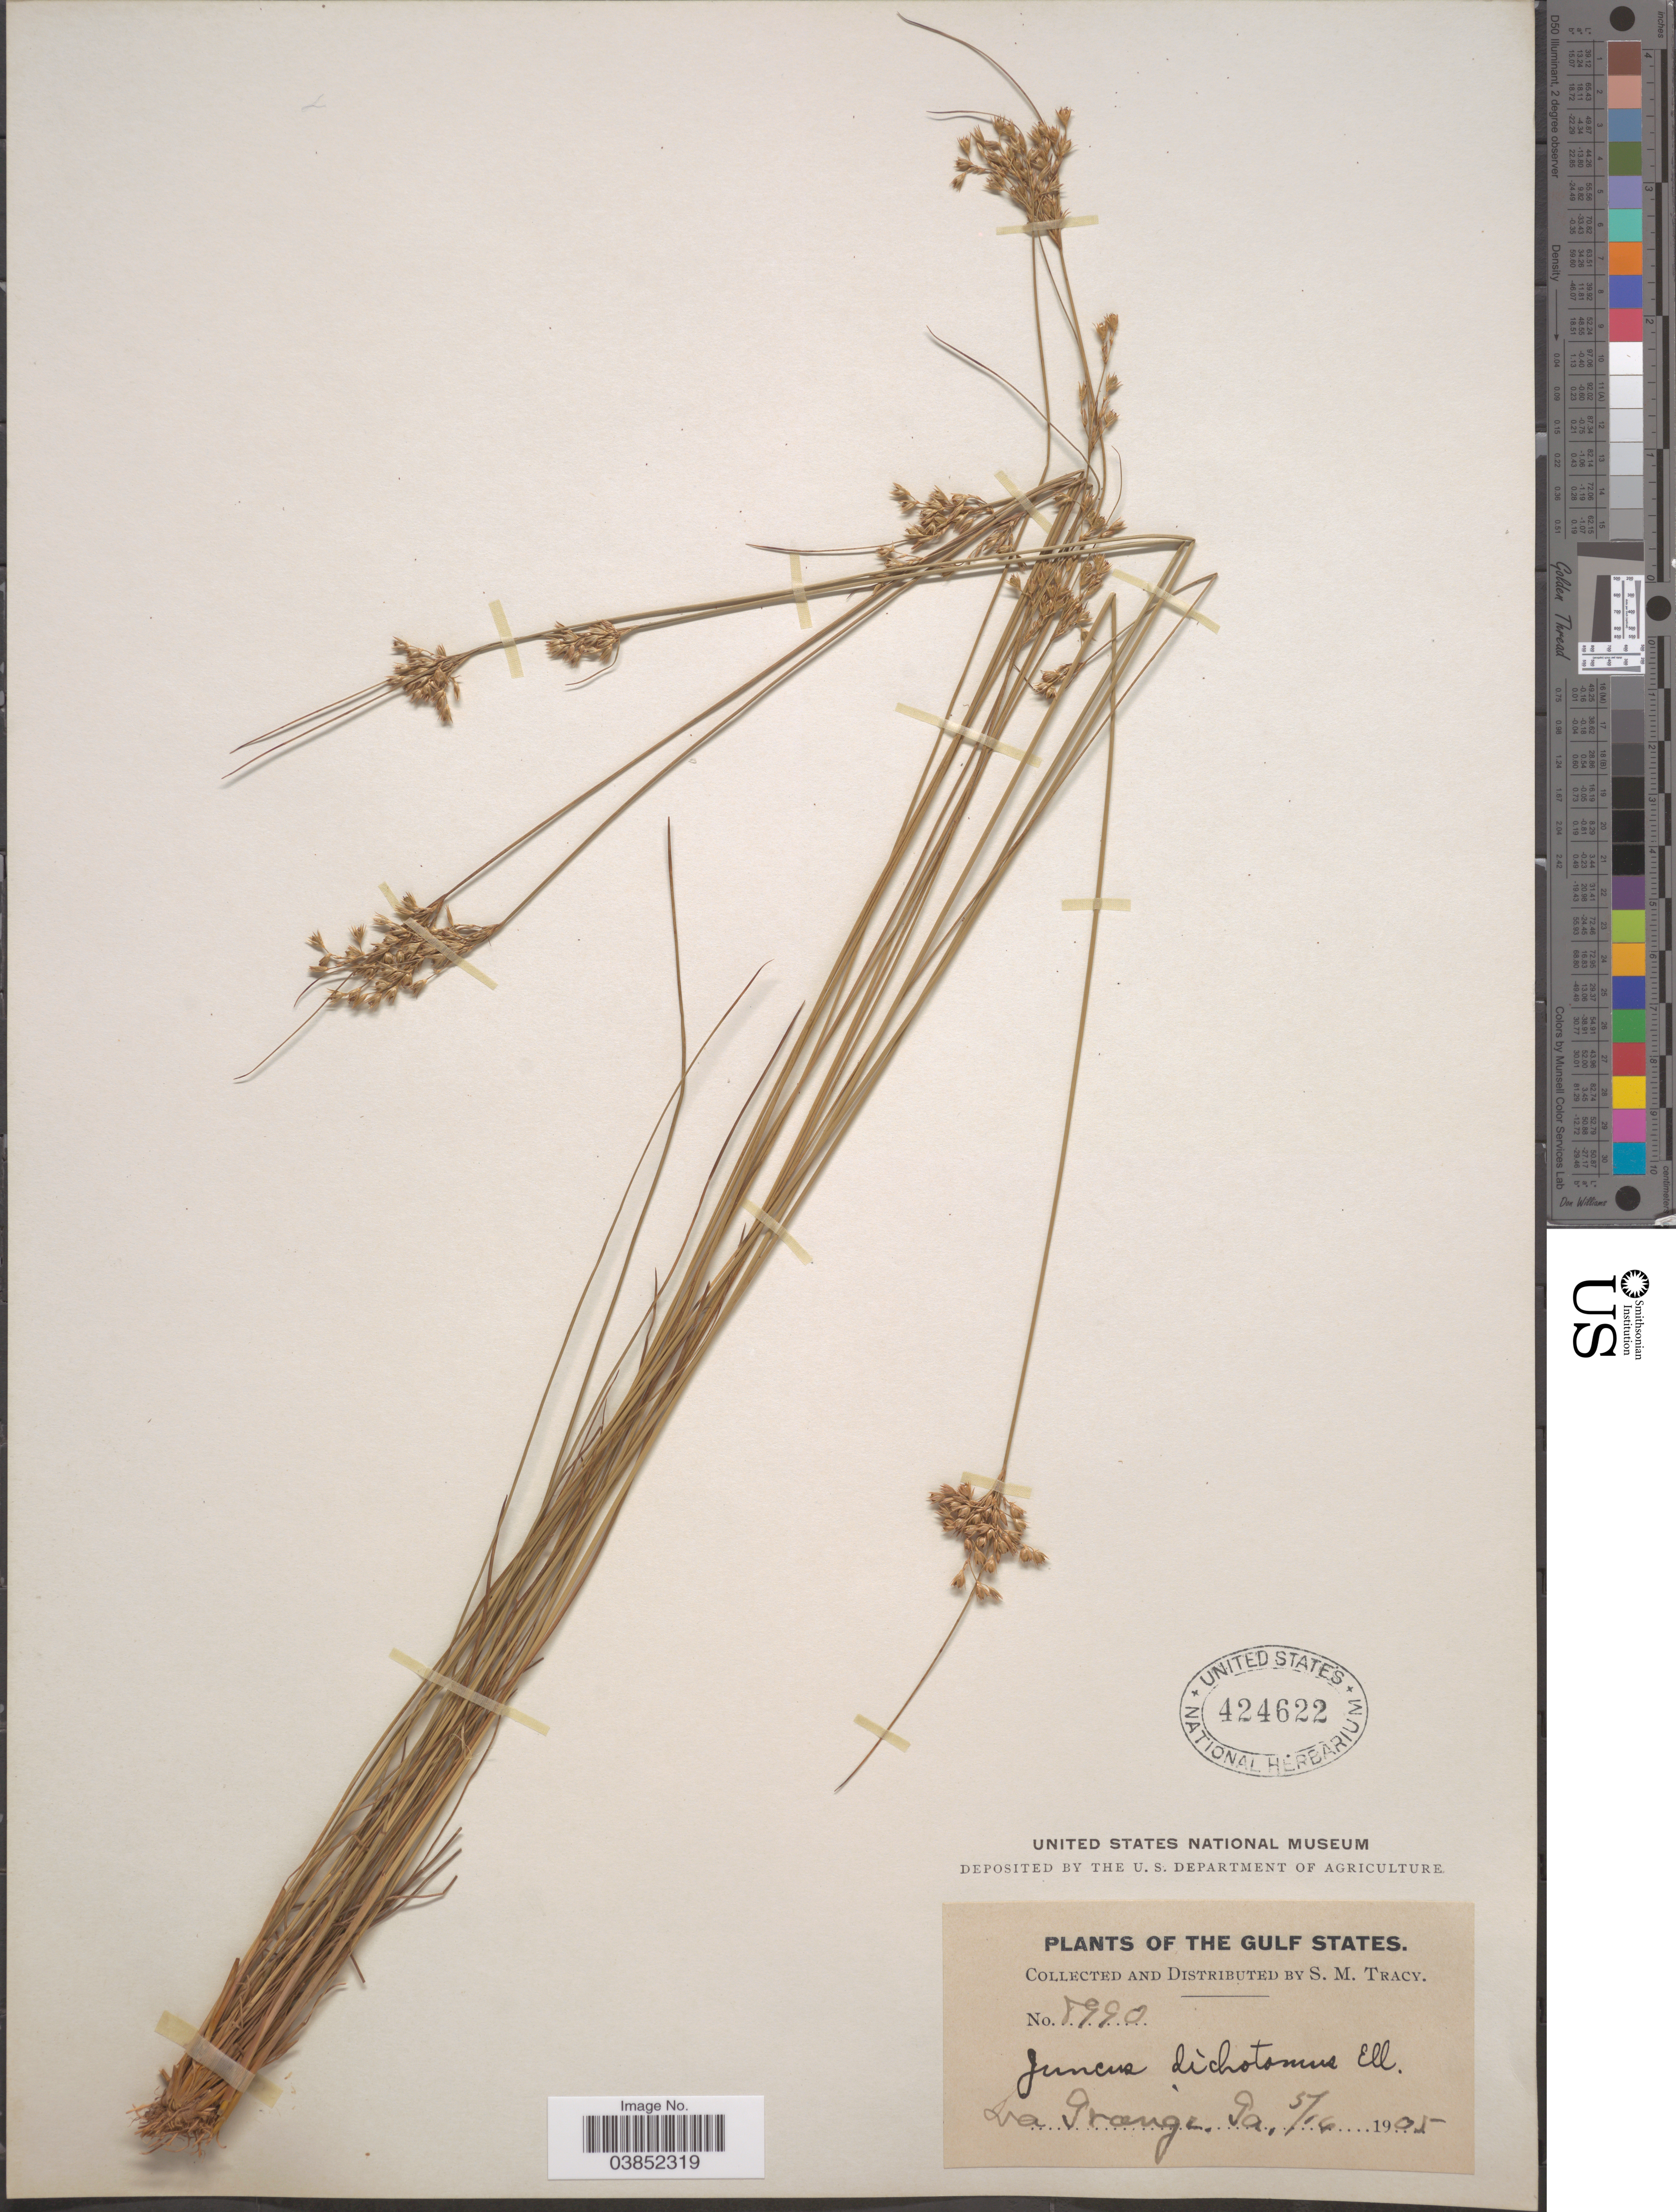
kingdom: Plantae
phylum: Tracheophyta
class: Liliopsida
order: Poales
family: Juncaceae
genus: Juncus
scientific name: Juncus dichotomus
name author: Elliott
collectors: S. M. Tracy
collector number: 8990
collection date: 1905-05-14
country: United States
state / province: Georgia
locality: Gulf States. La Grange.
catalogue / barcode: US 424622